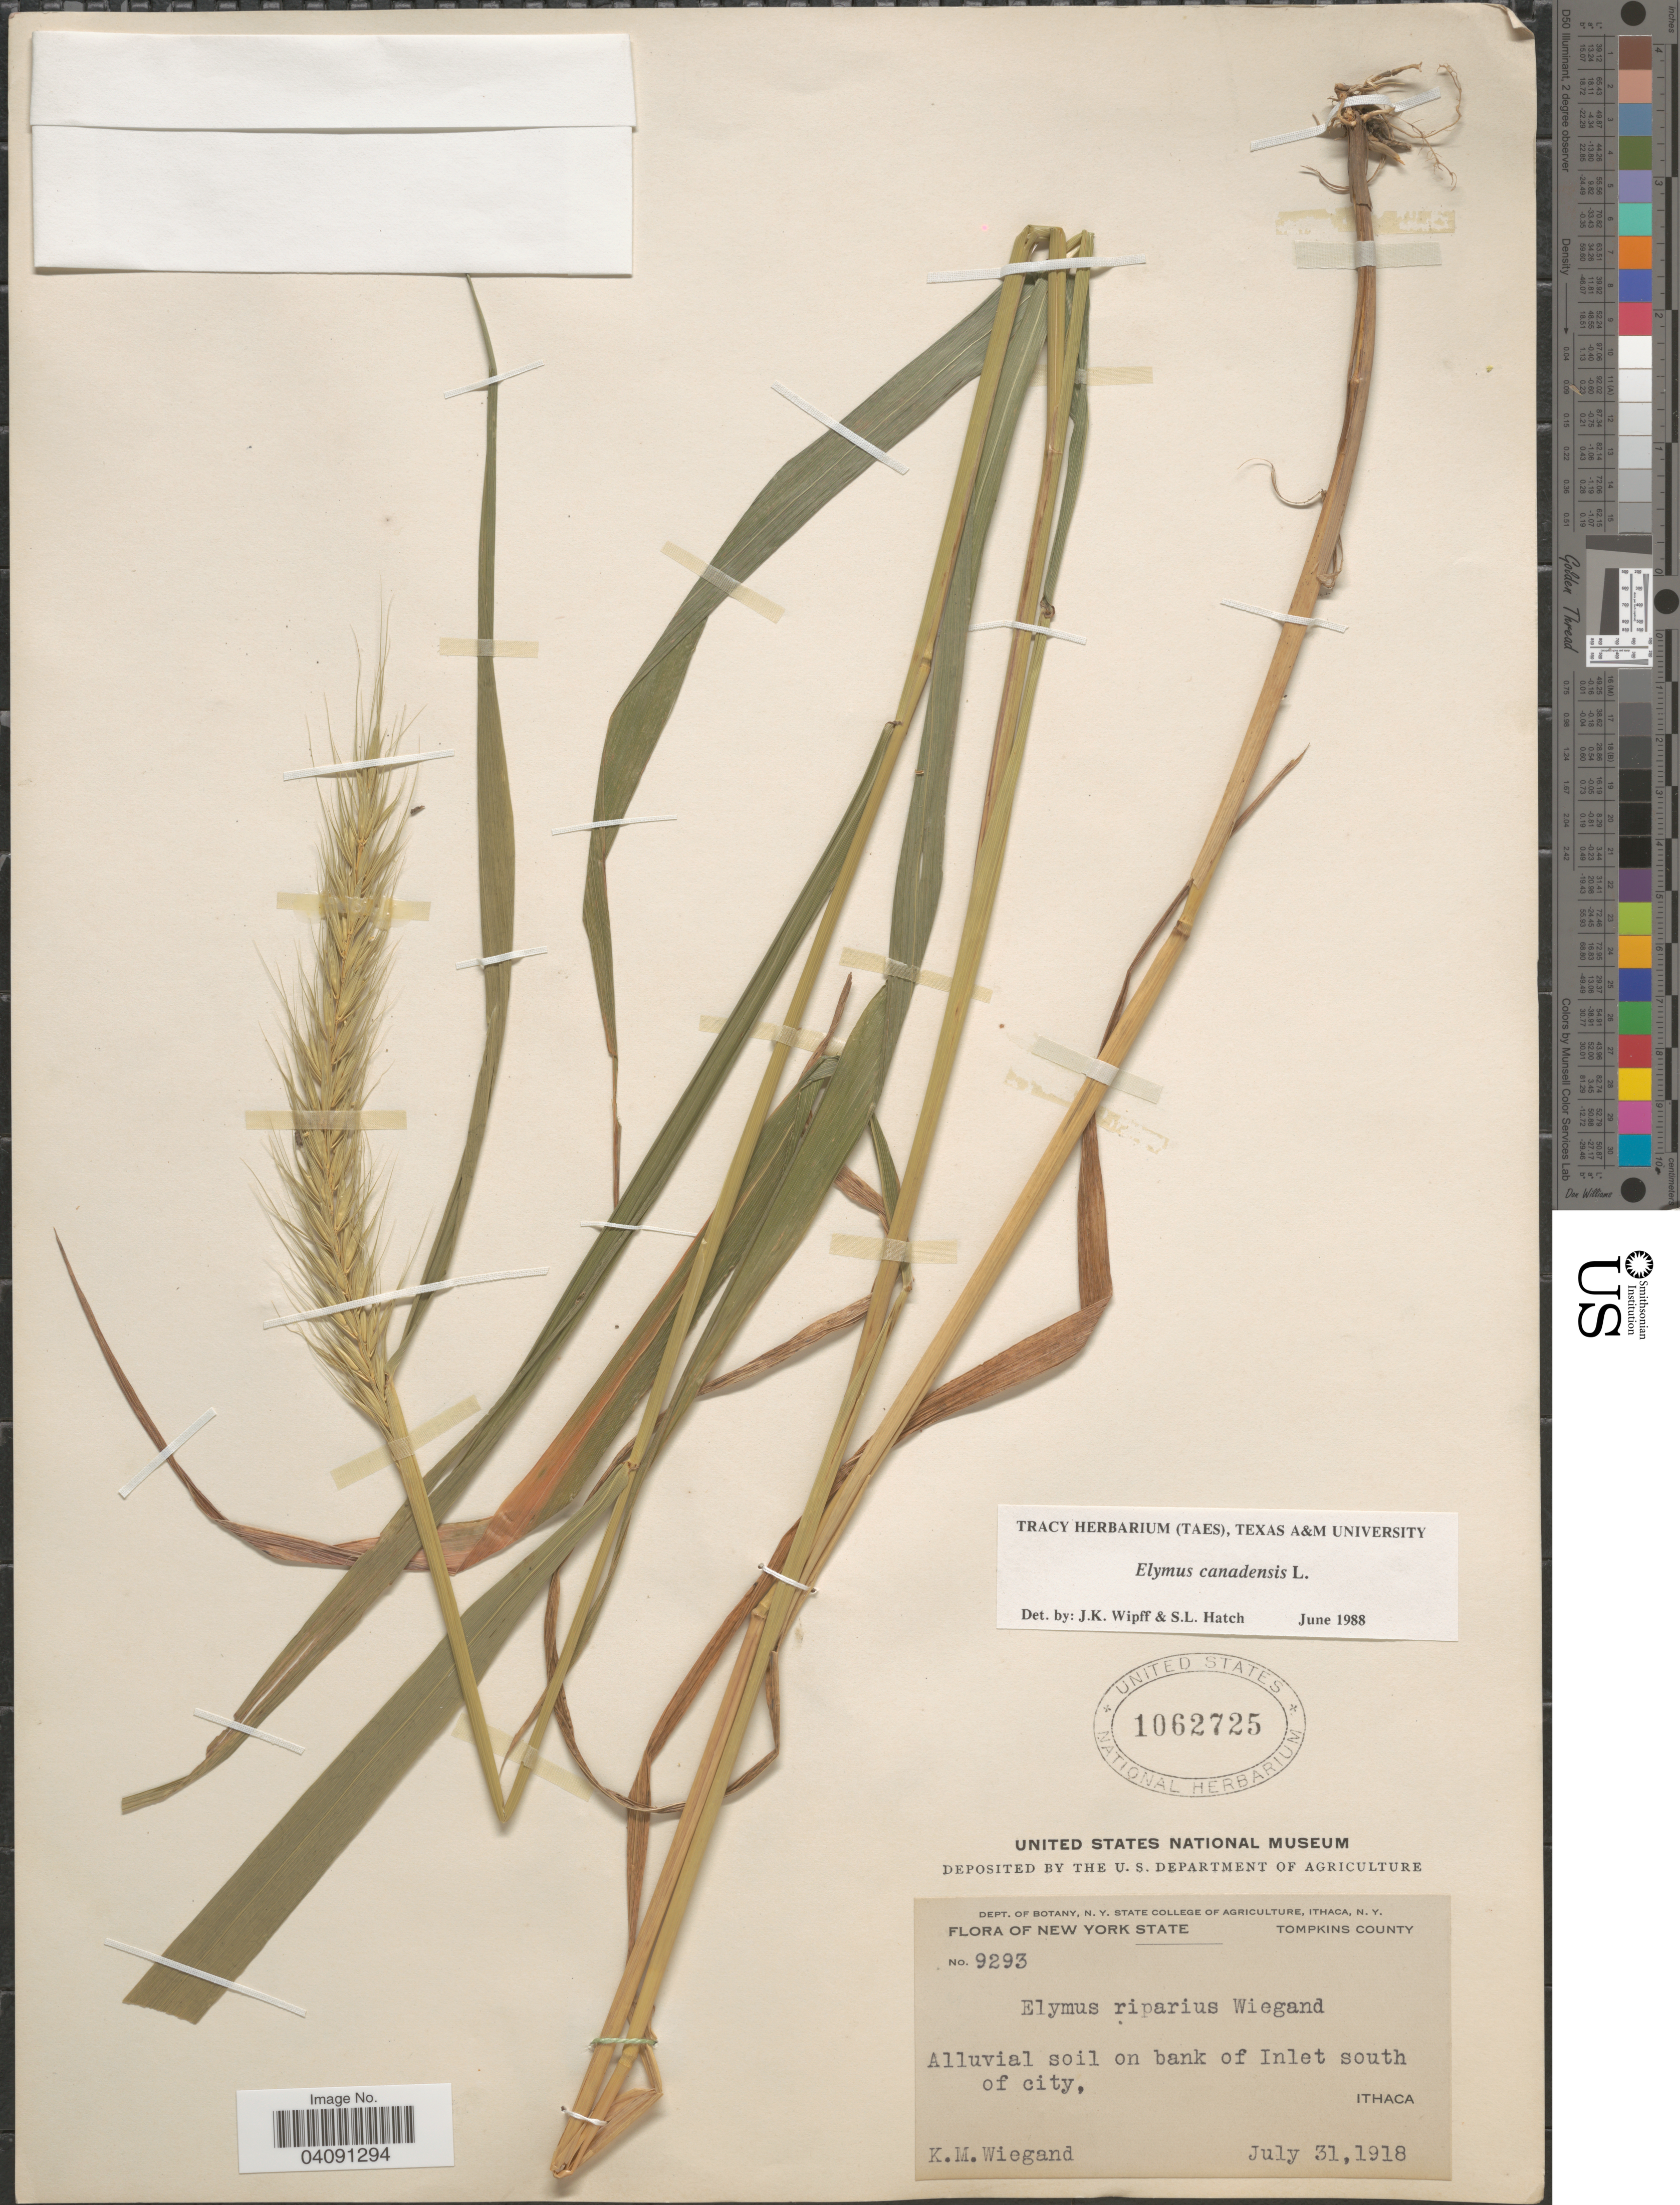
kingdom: Plantae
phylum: Tracheophyta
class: Liliopsida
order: Poales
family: Poaceae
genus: Elymus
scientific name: Elymus canadensis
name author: L.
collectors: K. M. Wiegand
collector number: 9293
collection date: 1918-07-31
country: United States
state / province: New York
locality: Tompkins County. Alluvial soil on bank of Inlet south of city. Ithaca.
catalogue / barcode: US 1062725